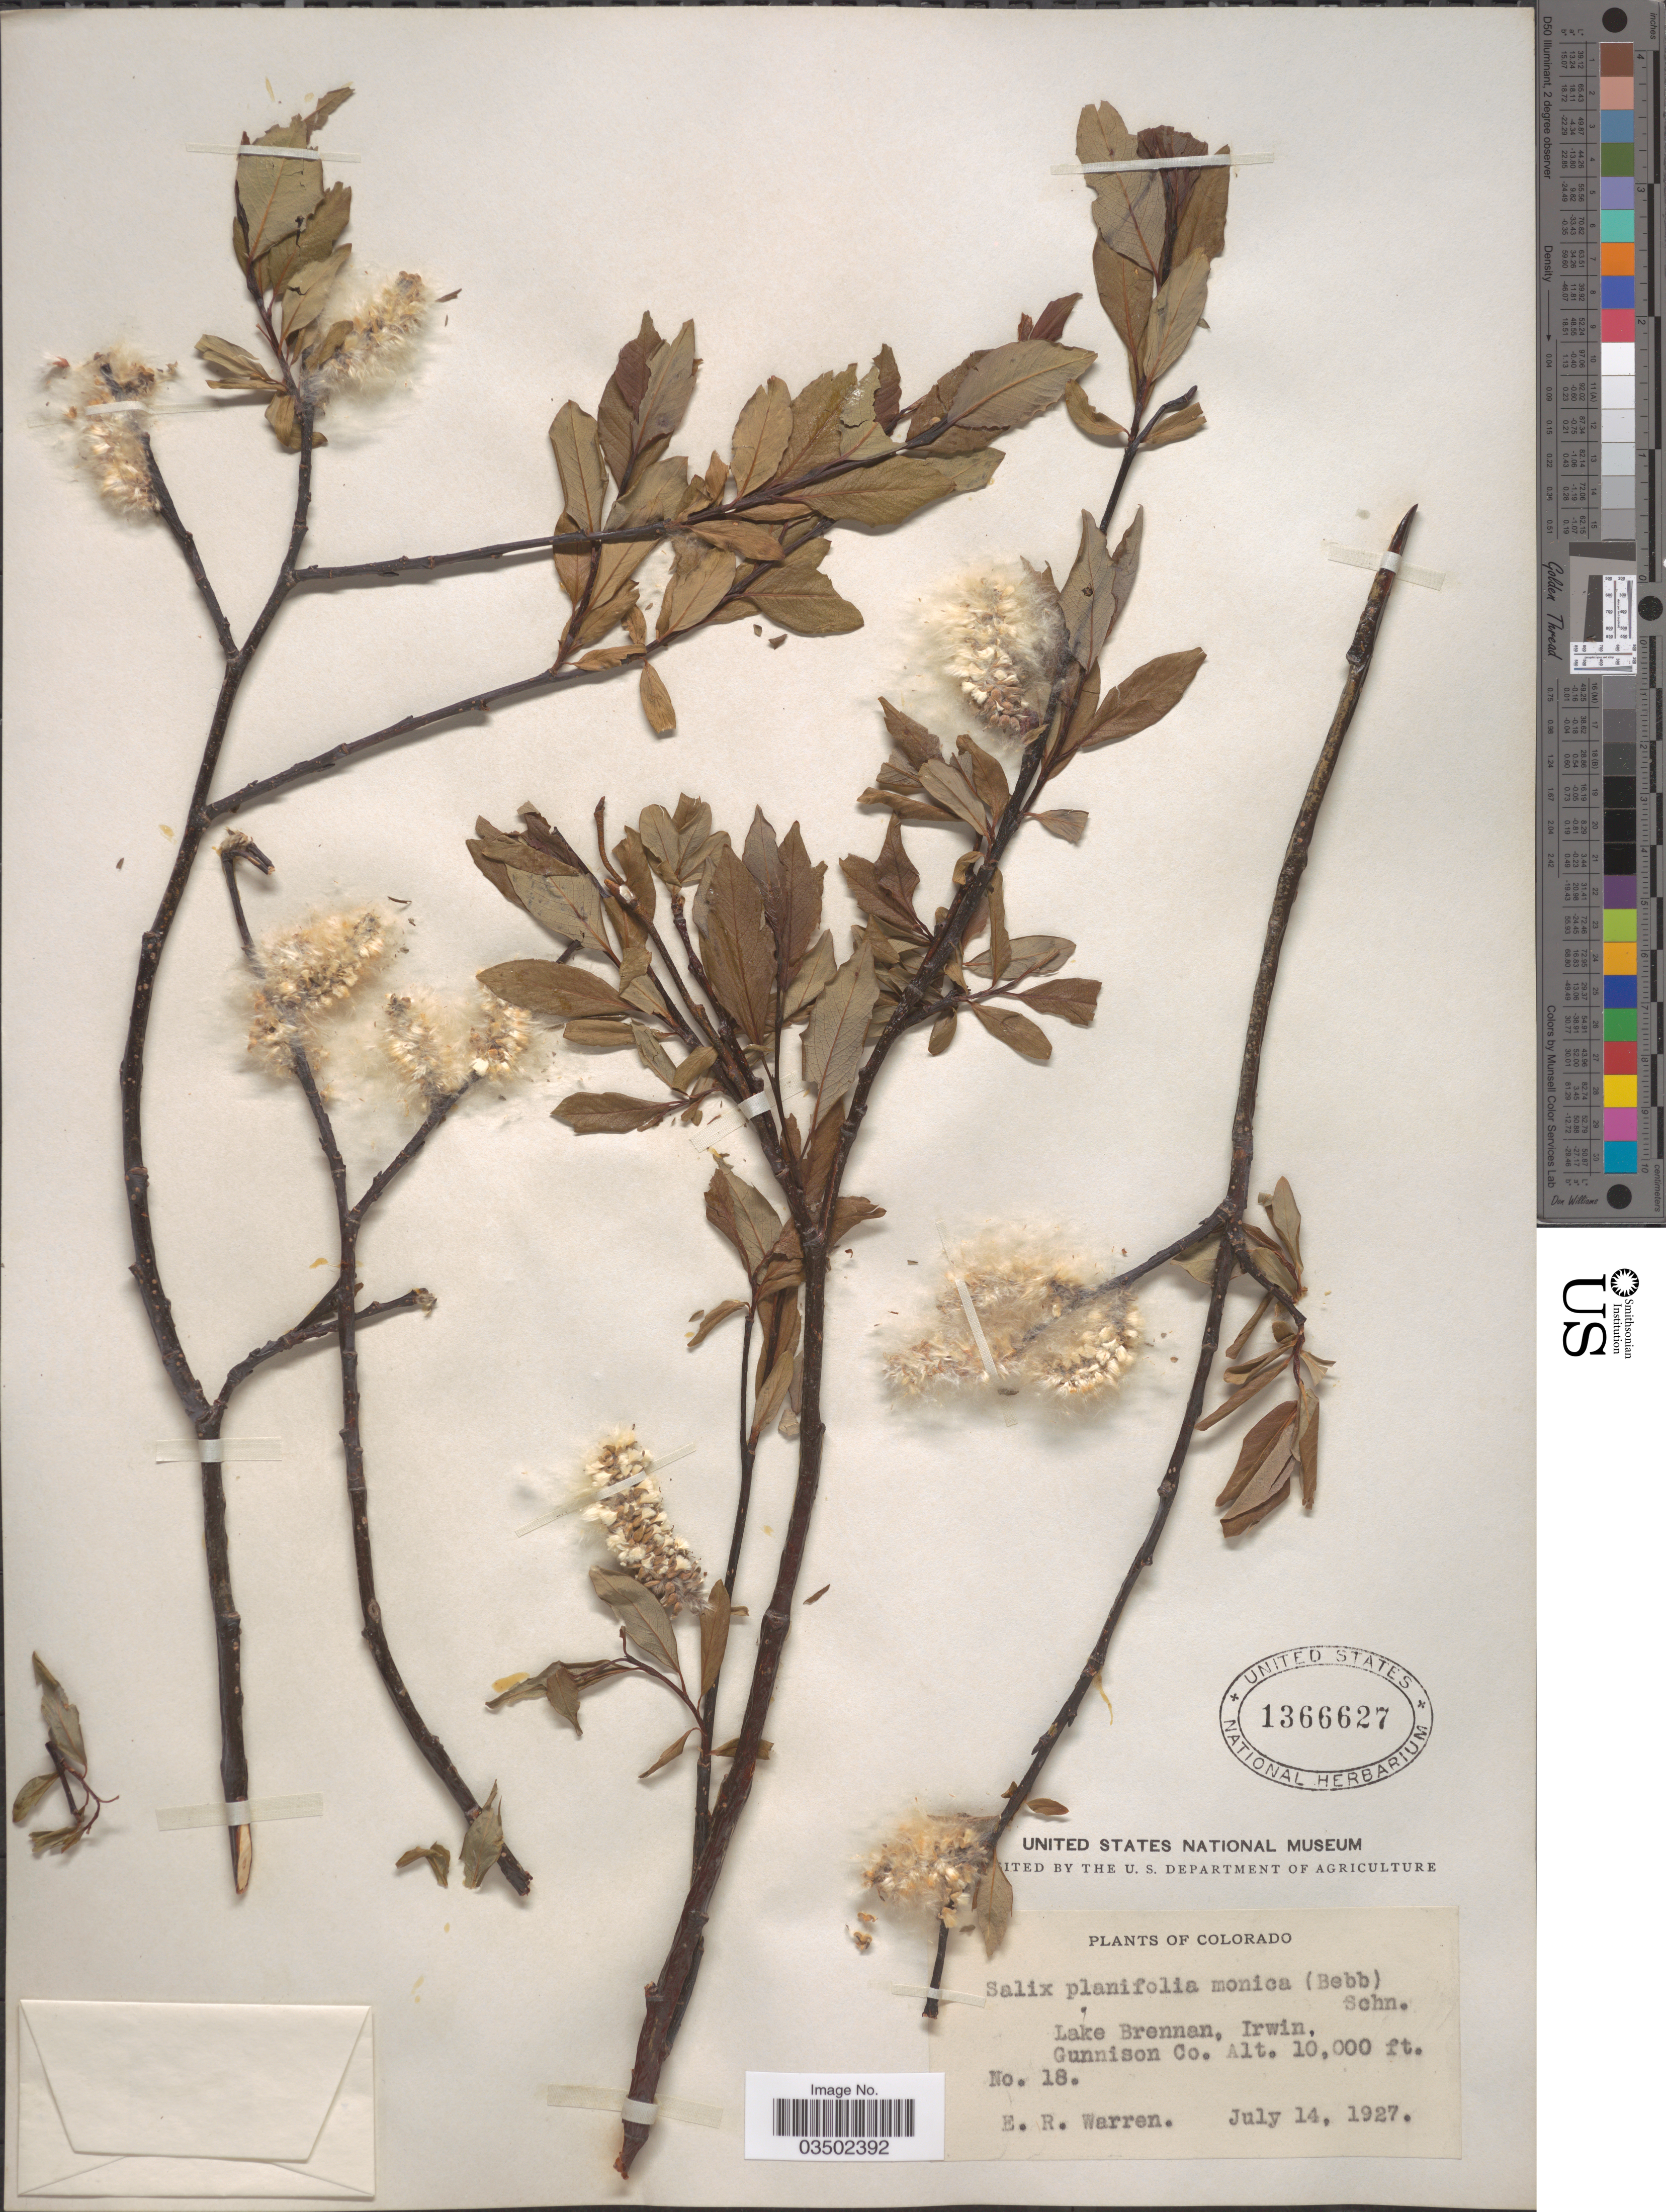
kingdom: Plantae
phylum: Tracheophyta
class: Magnoliopsida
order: Malpighiales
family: Salicaceae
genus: Salix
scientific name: Salix planifolia var. monica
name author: (Bebb) C.K. Schneid.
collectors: E. Warren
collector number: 18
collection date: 1927-07-14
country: United States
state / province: Colorado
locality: Lake Brennan, Irwin, Gunnison Co.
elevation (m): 3048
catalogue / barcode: US 1366627